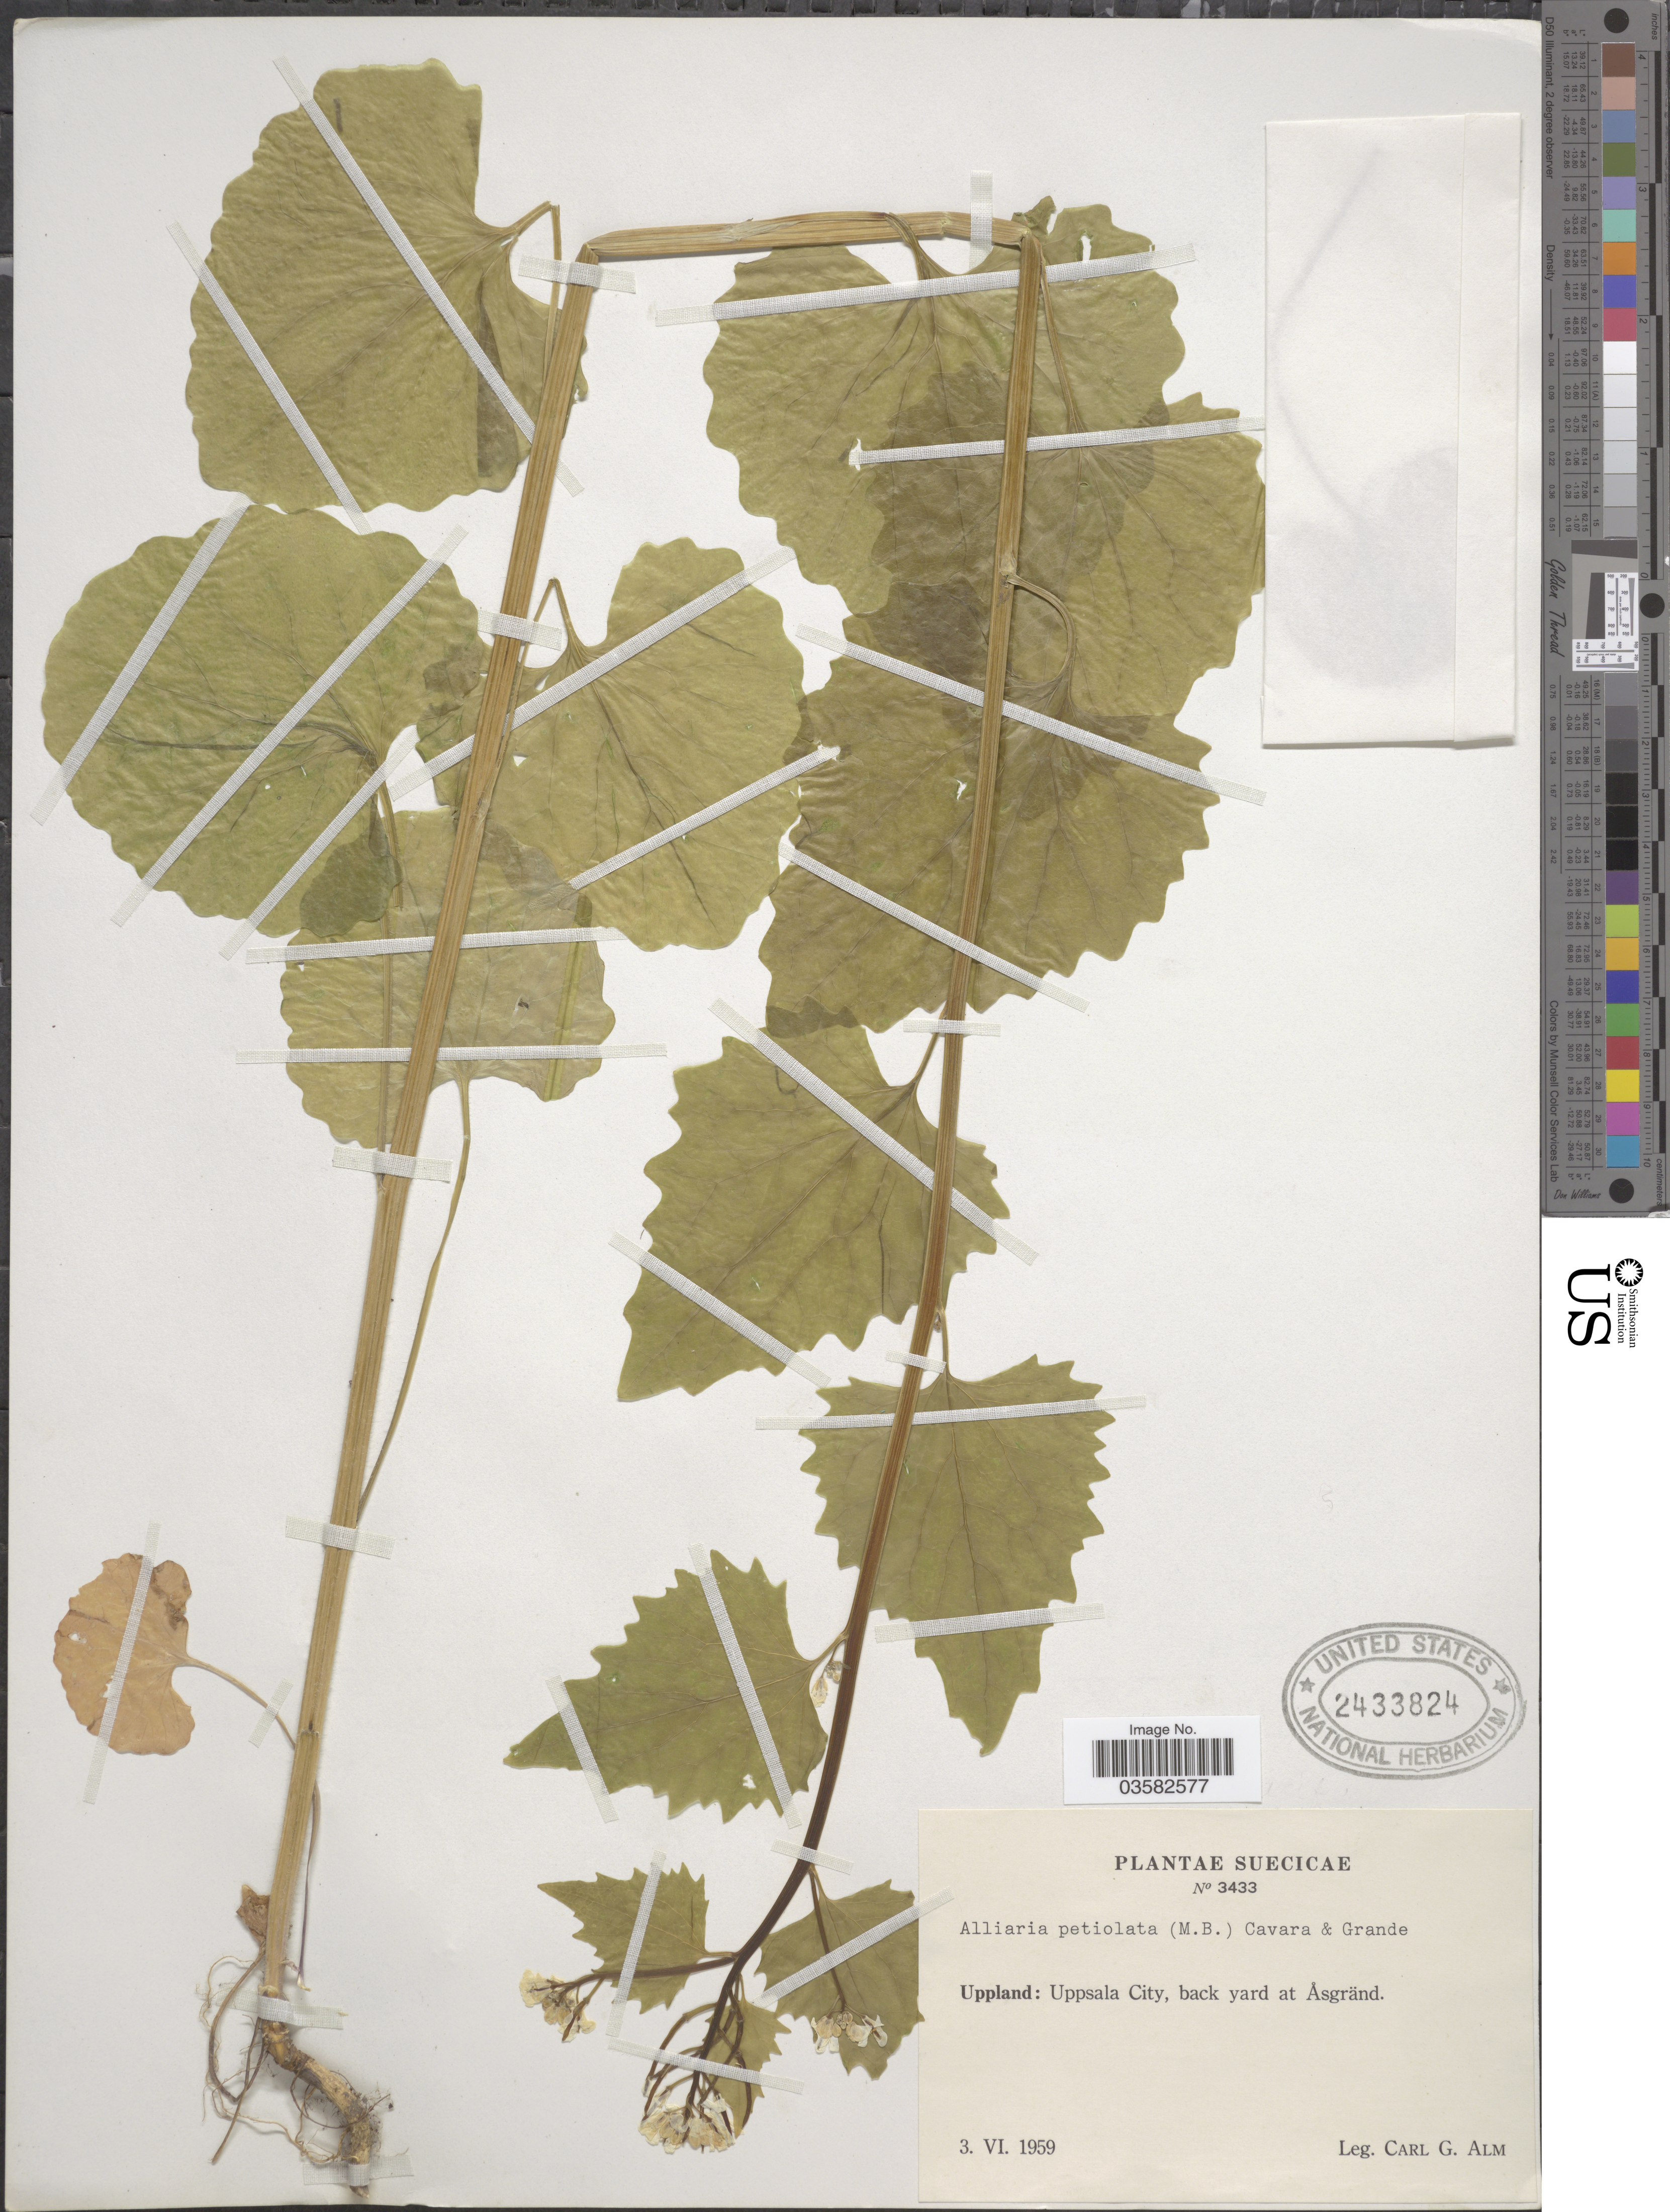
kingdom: Plantae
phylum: Tracheophyta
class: Magnoliopsida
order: Brassicales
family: Brassicaceae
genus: Alliaria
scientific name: Alliaria petiolata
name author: (M. Bieb.) Cavara & Grande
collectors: C. G. Alm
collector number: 3433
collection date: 1959-06-03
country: Sweden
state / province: Uppsala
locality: Suecicae. Uppland: Uppsala City, back yard at Åsgränd.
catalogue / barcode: US 2433824